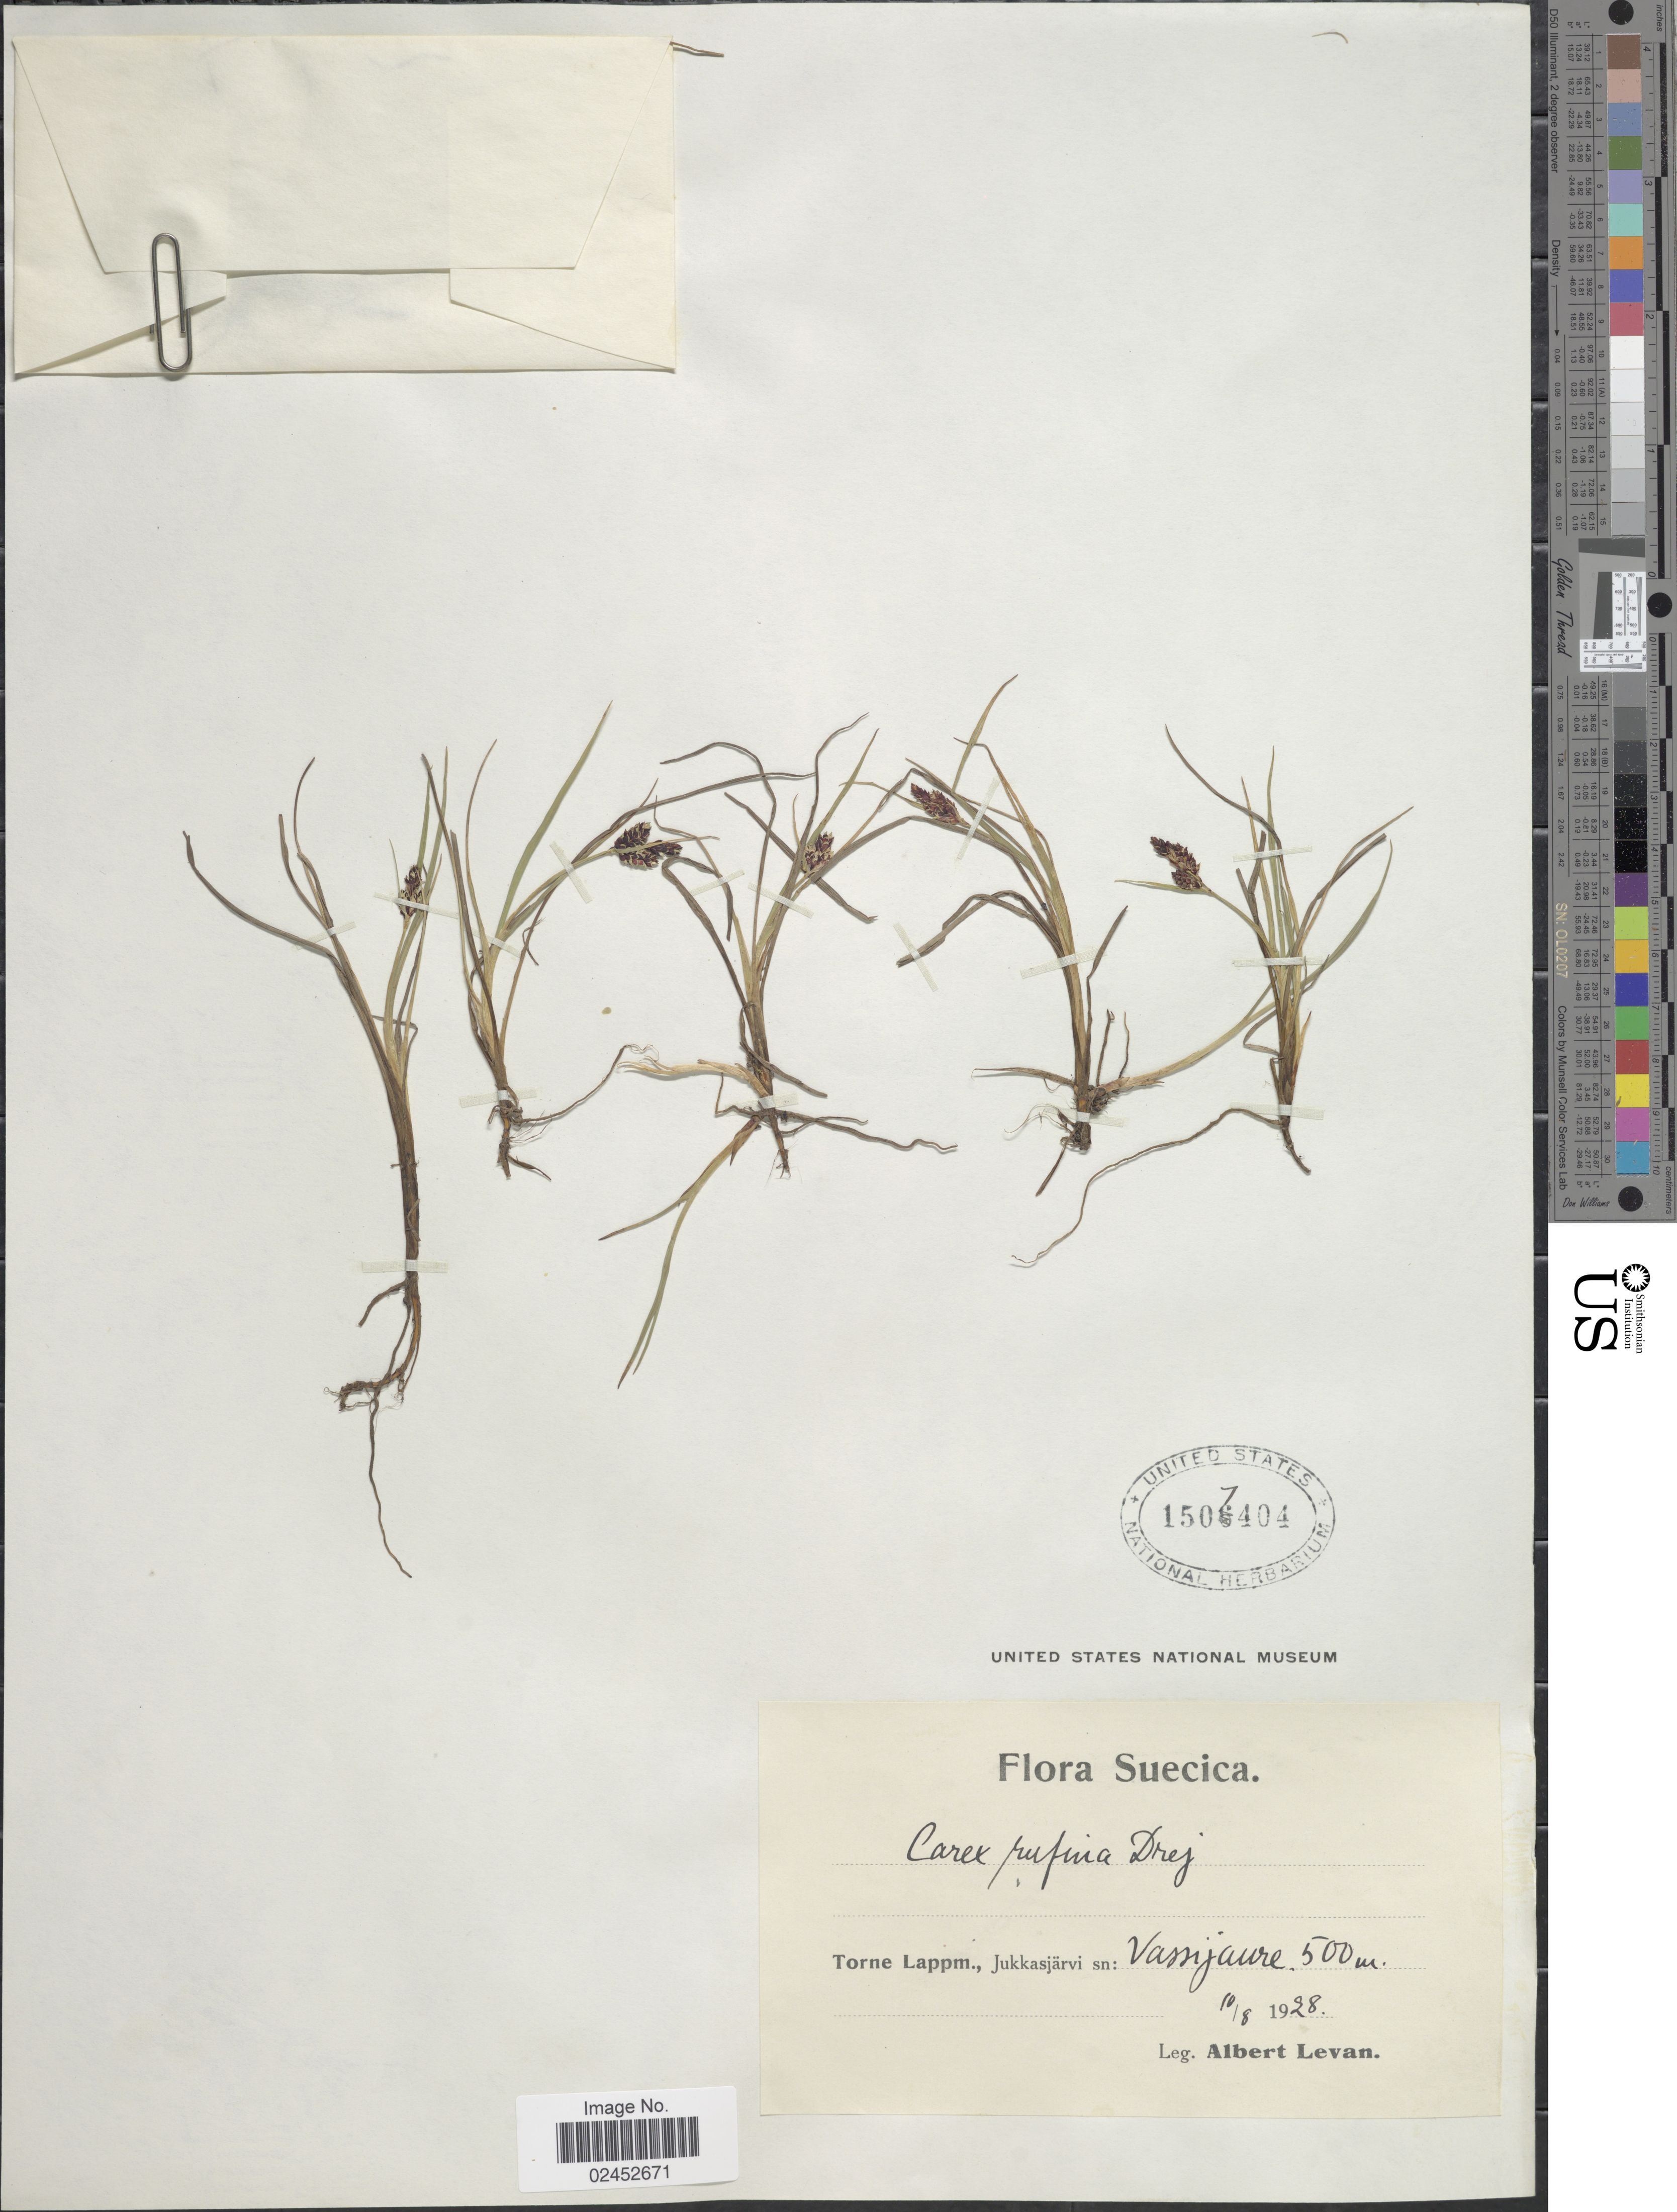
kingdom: Plantae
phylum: Tracheophyta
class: Liliopsida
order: Poales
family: Cyperaceae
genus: Carex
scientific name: Carex rufina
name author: Drejer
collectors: A. Levan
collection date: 1928-08-10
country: Sweden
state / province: Norrbotten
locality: Suecicae, Torne Lappm., Jukkasjarvi sn: Vassijaure.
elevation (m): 500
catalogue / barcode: US 1507404